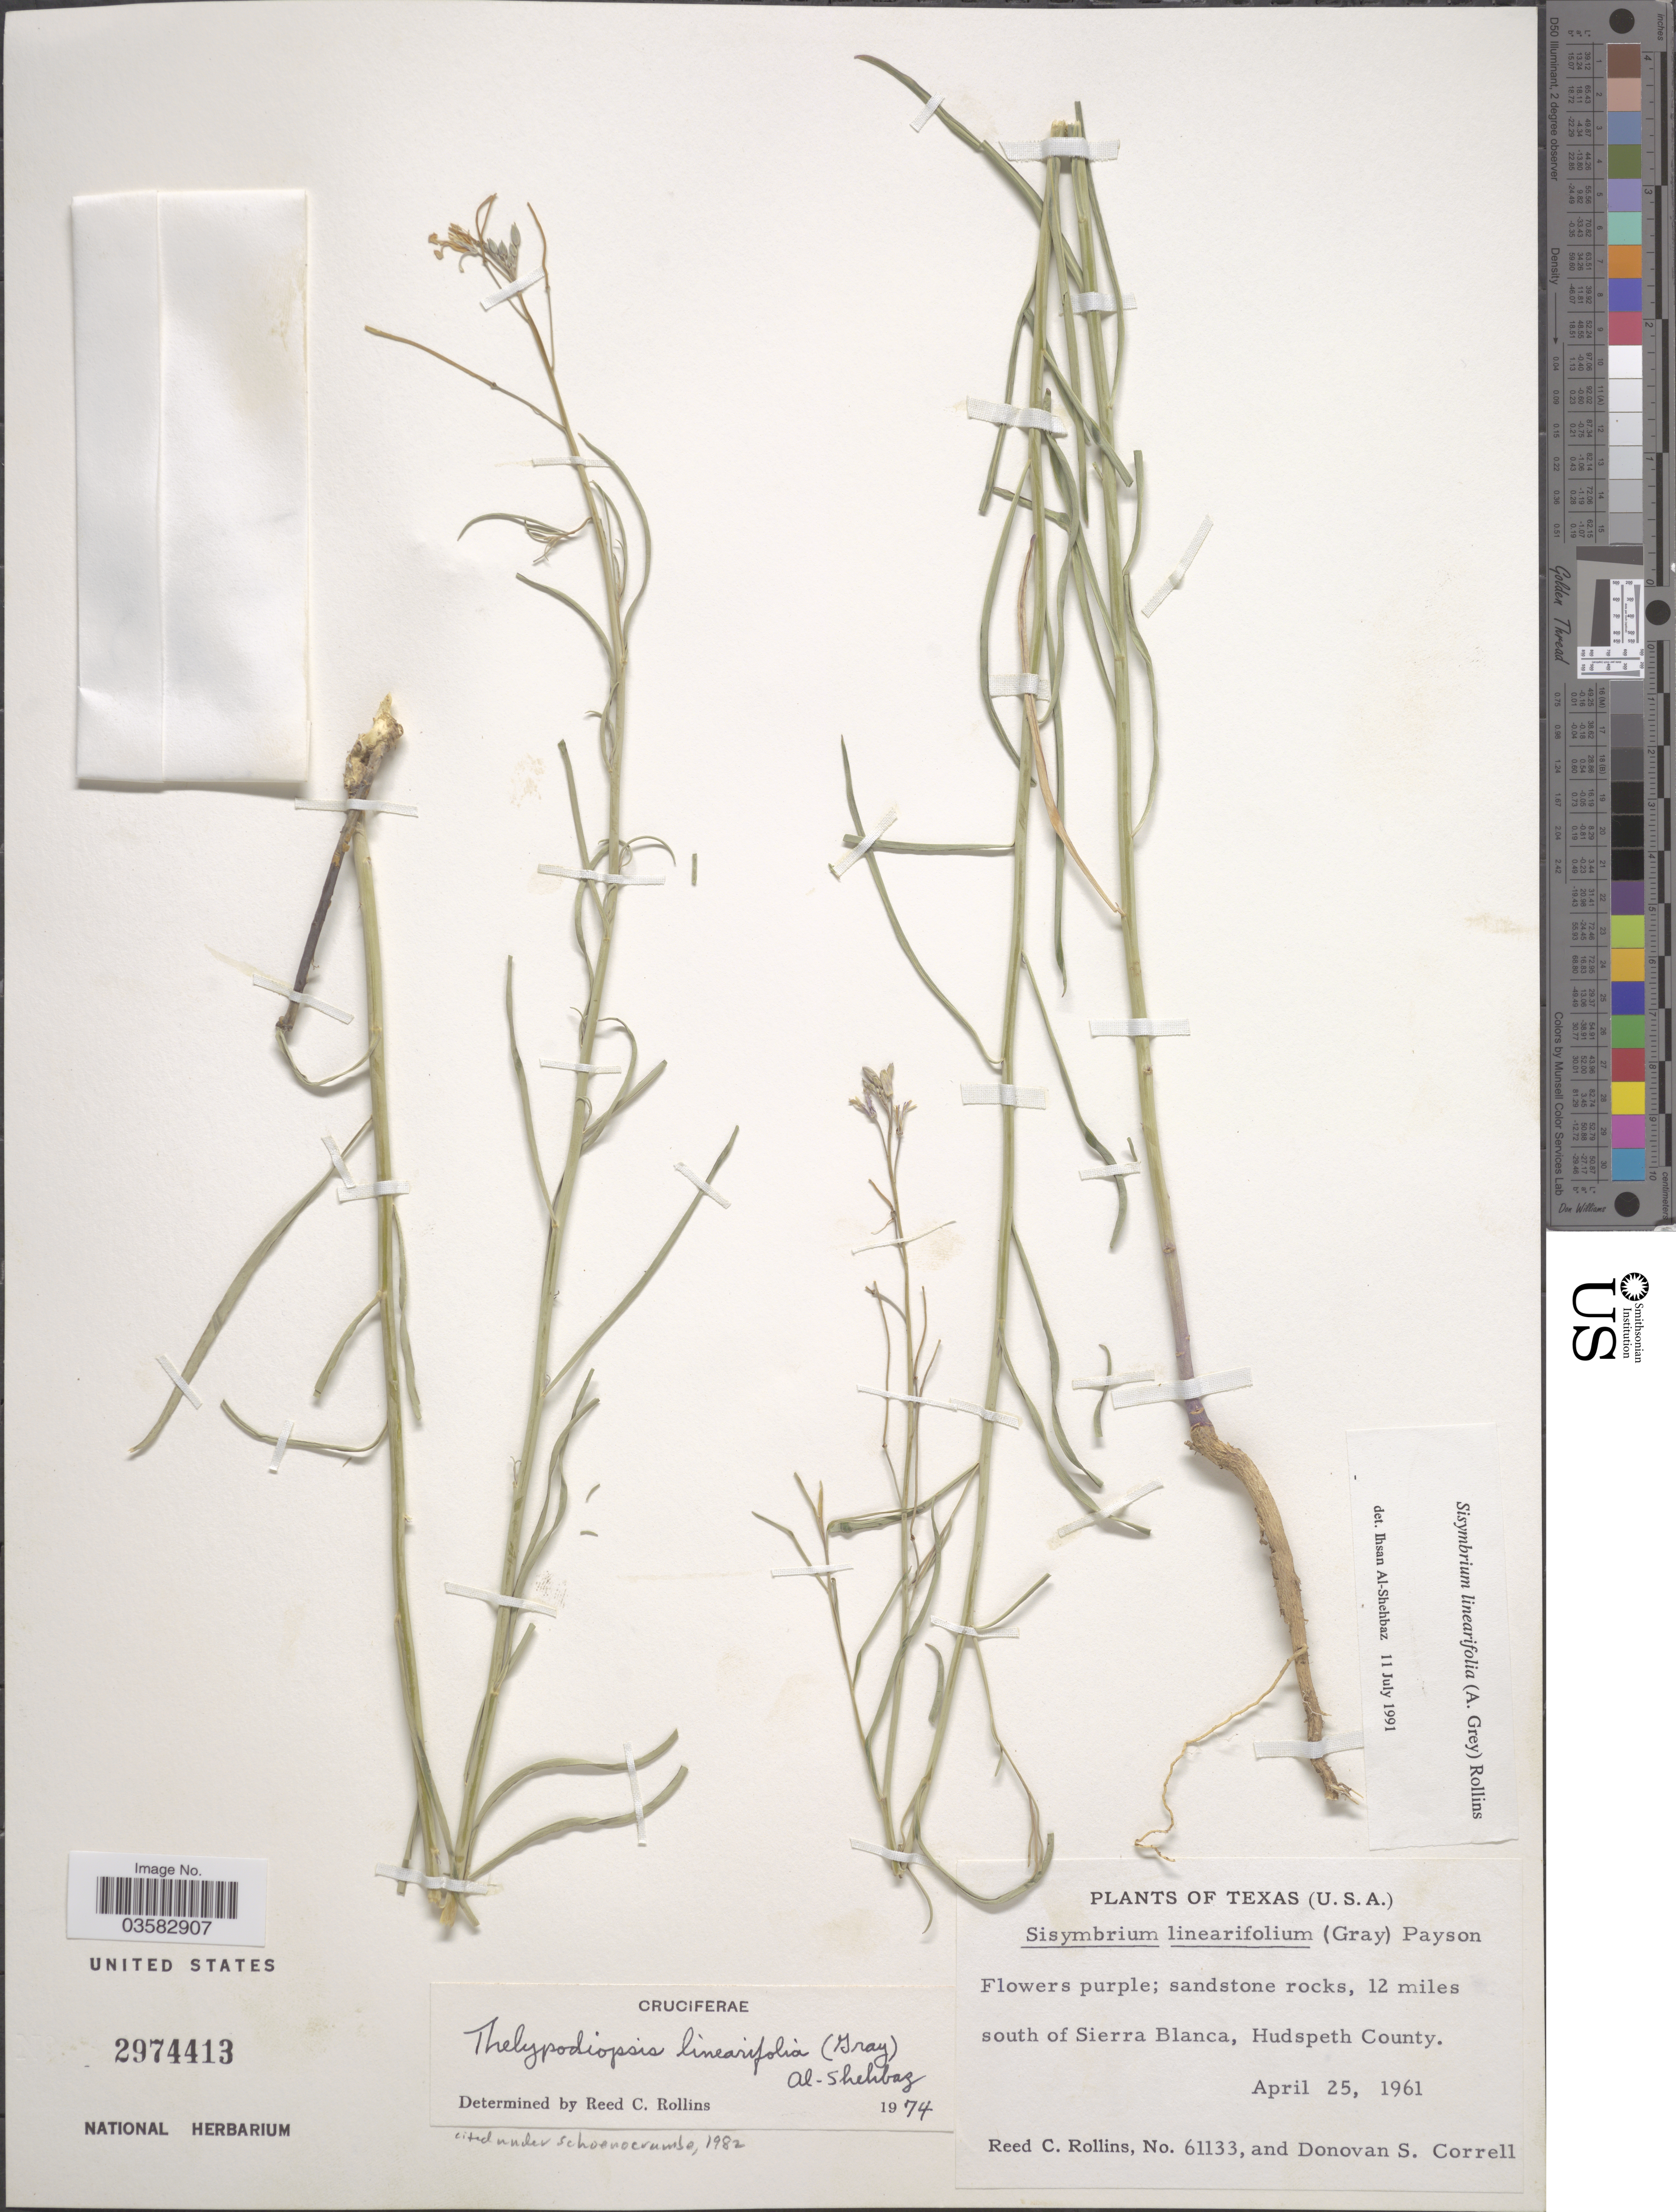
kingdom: Plantae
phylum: Tracheophyta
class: Magnoliopsida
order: Brassicales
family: Brassicaceae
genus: Sisymbrium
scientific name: Sisymbrium linearifolium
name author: (A. Gray) Payson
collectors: R. C. Rollins & D. S. Correll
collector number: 61133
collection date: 1961-04-25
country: United States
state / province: Texas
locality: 12 miles south of Sierra Blanca, Hudspeth County.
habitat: sandstone rocks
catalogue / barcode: US 2974413